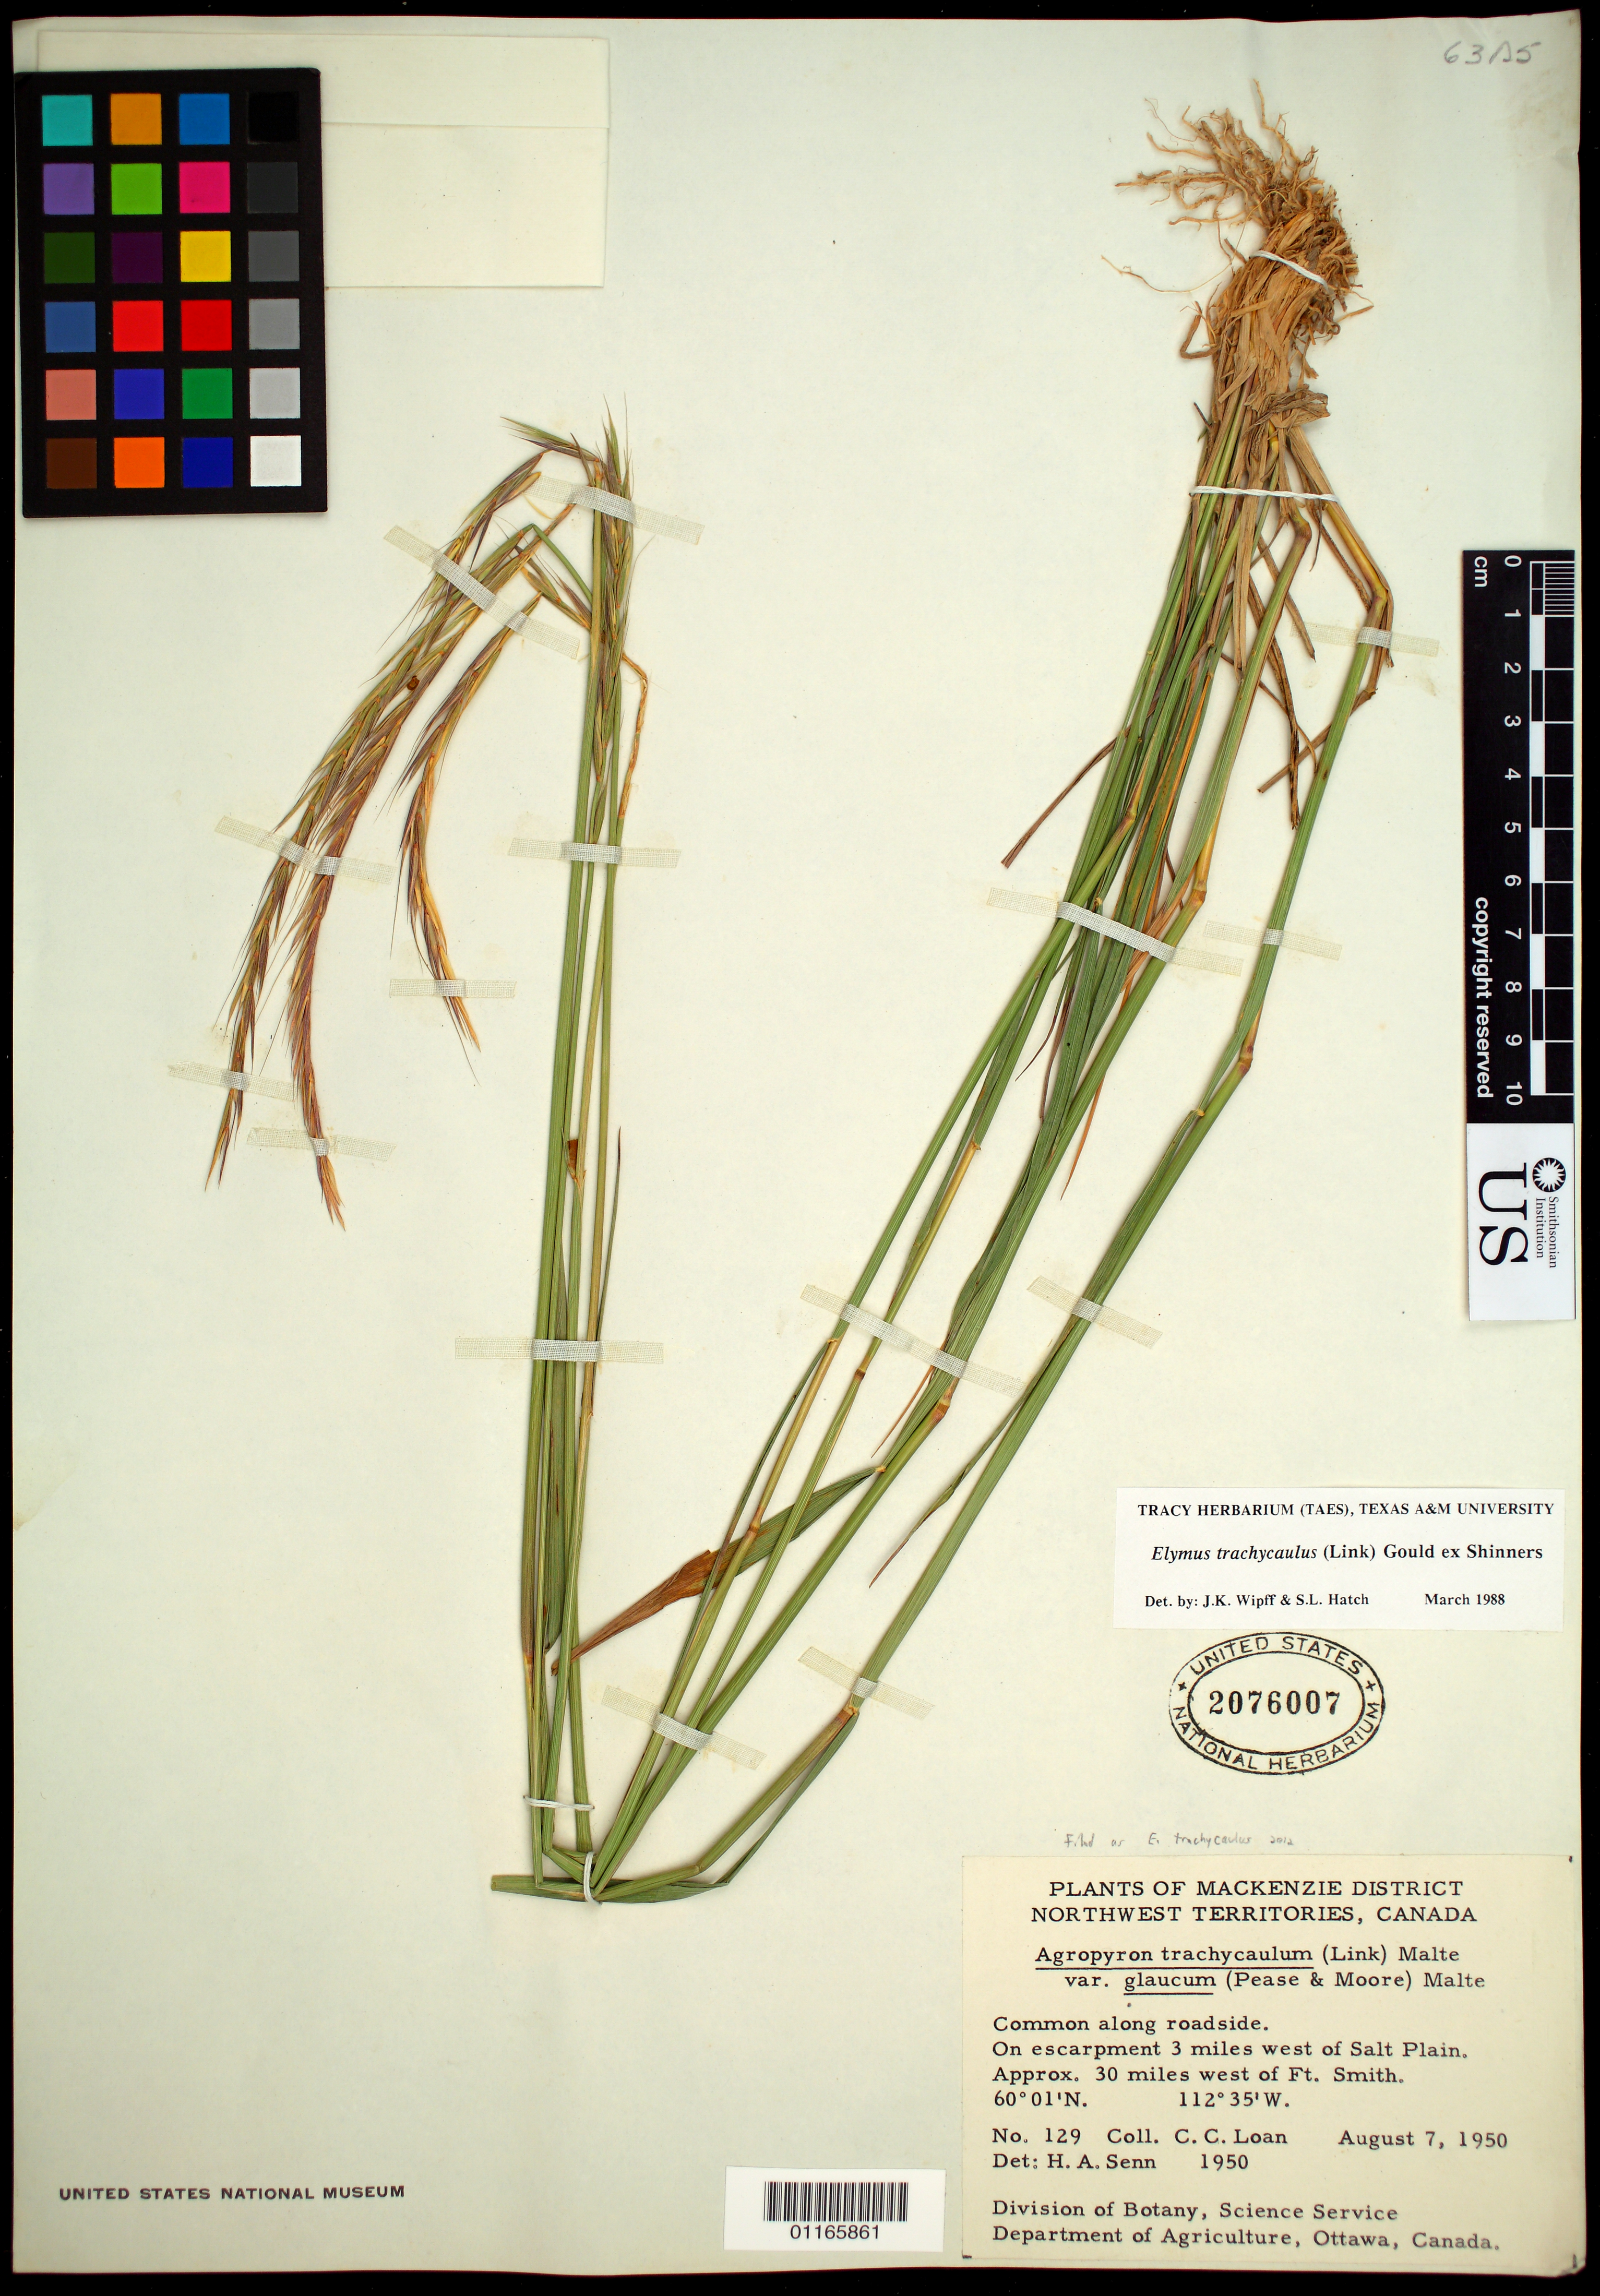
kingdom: Plantae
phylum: Tracheophyta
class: Liliopsida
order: Poales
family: Poaceae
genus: Elymus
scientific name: Elymus trachycaulus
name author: (Link) Gould ex Shinners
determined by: Wipff, J. K.; Hatch, S. L.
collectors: C. Loan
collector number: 129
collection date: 1950-08-07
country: Canada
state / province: Northwest Territories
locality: On escarpment 3 miles west of Salt Plain. Approx. 30 miles west of Ft. Smith.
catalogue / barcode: US 2076007